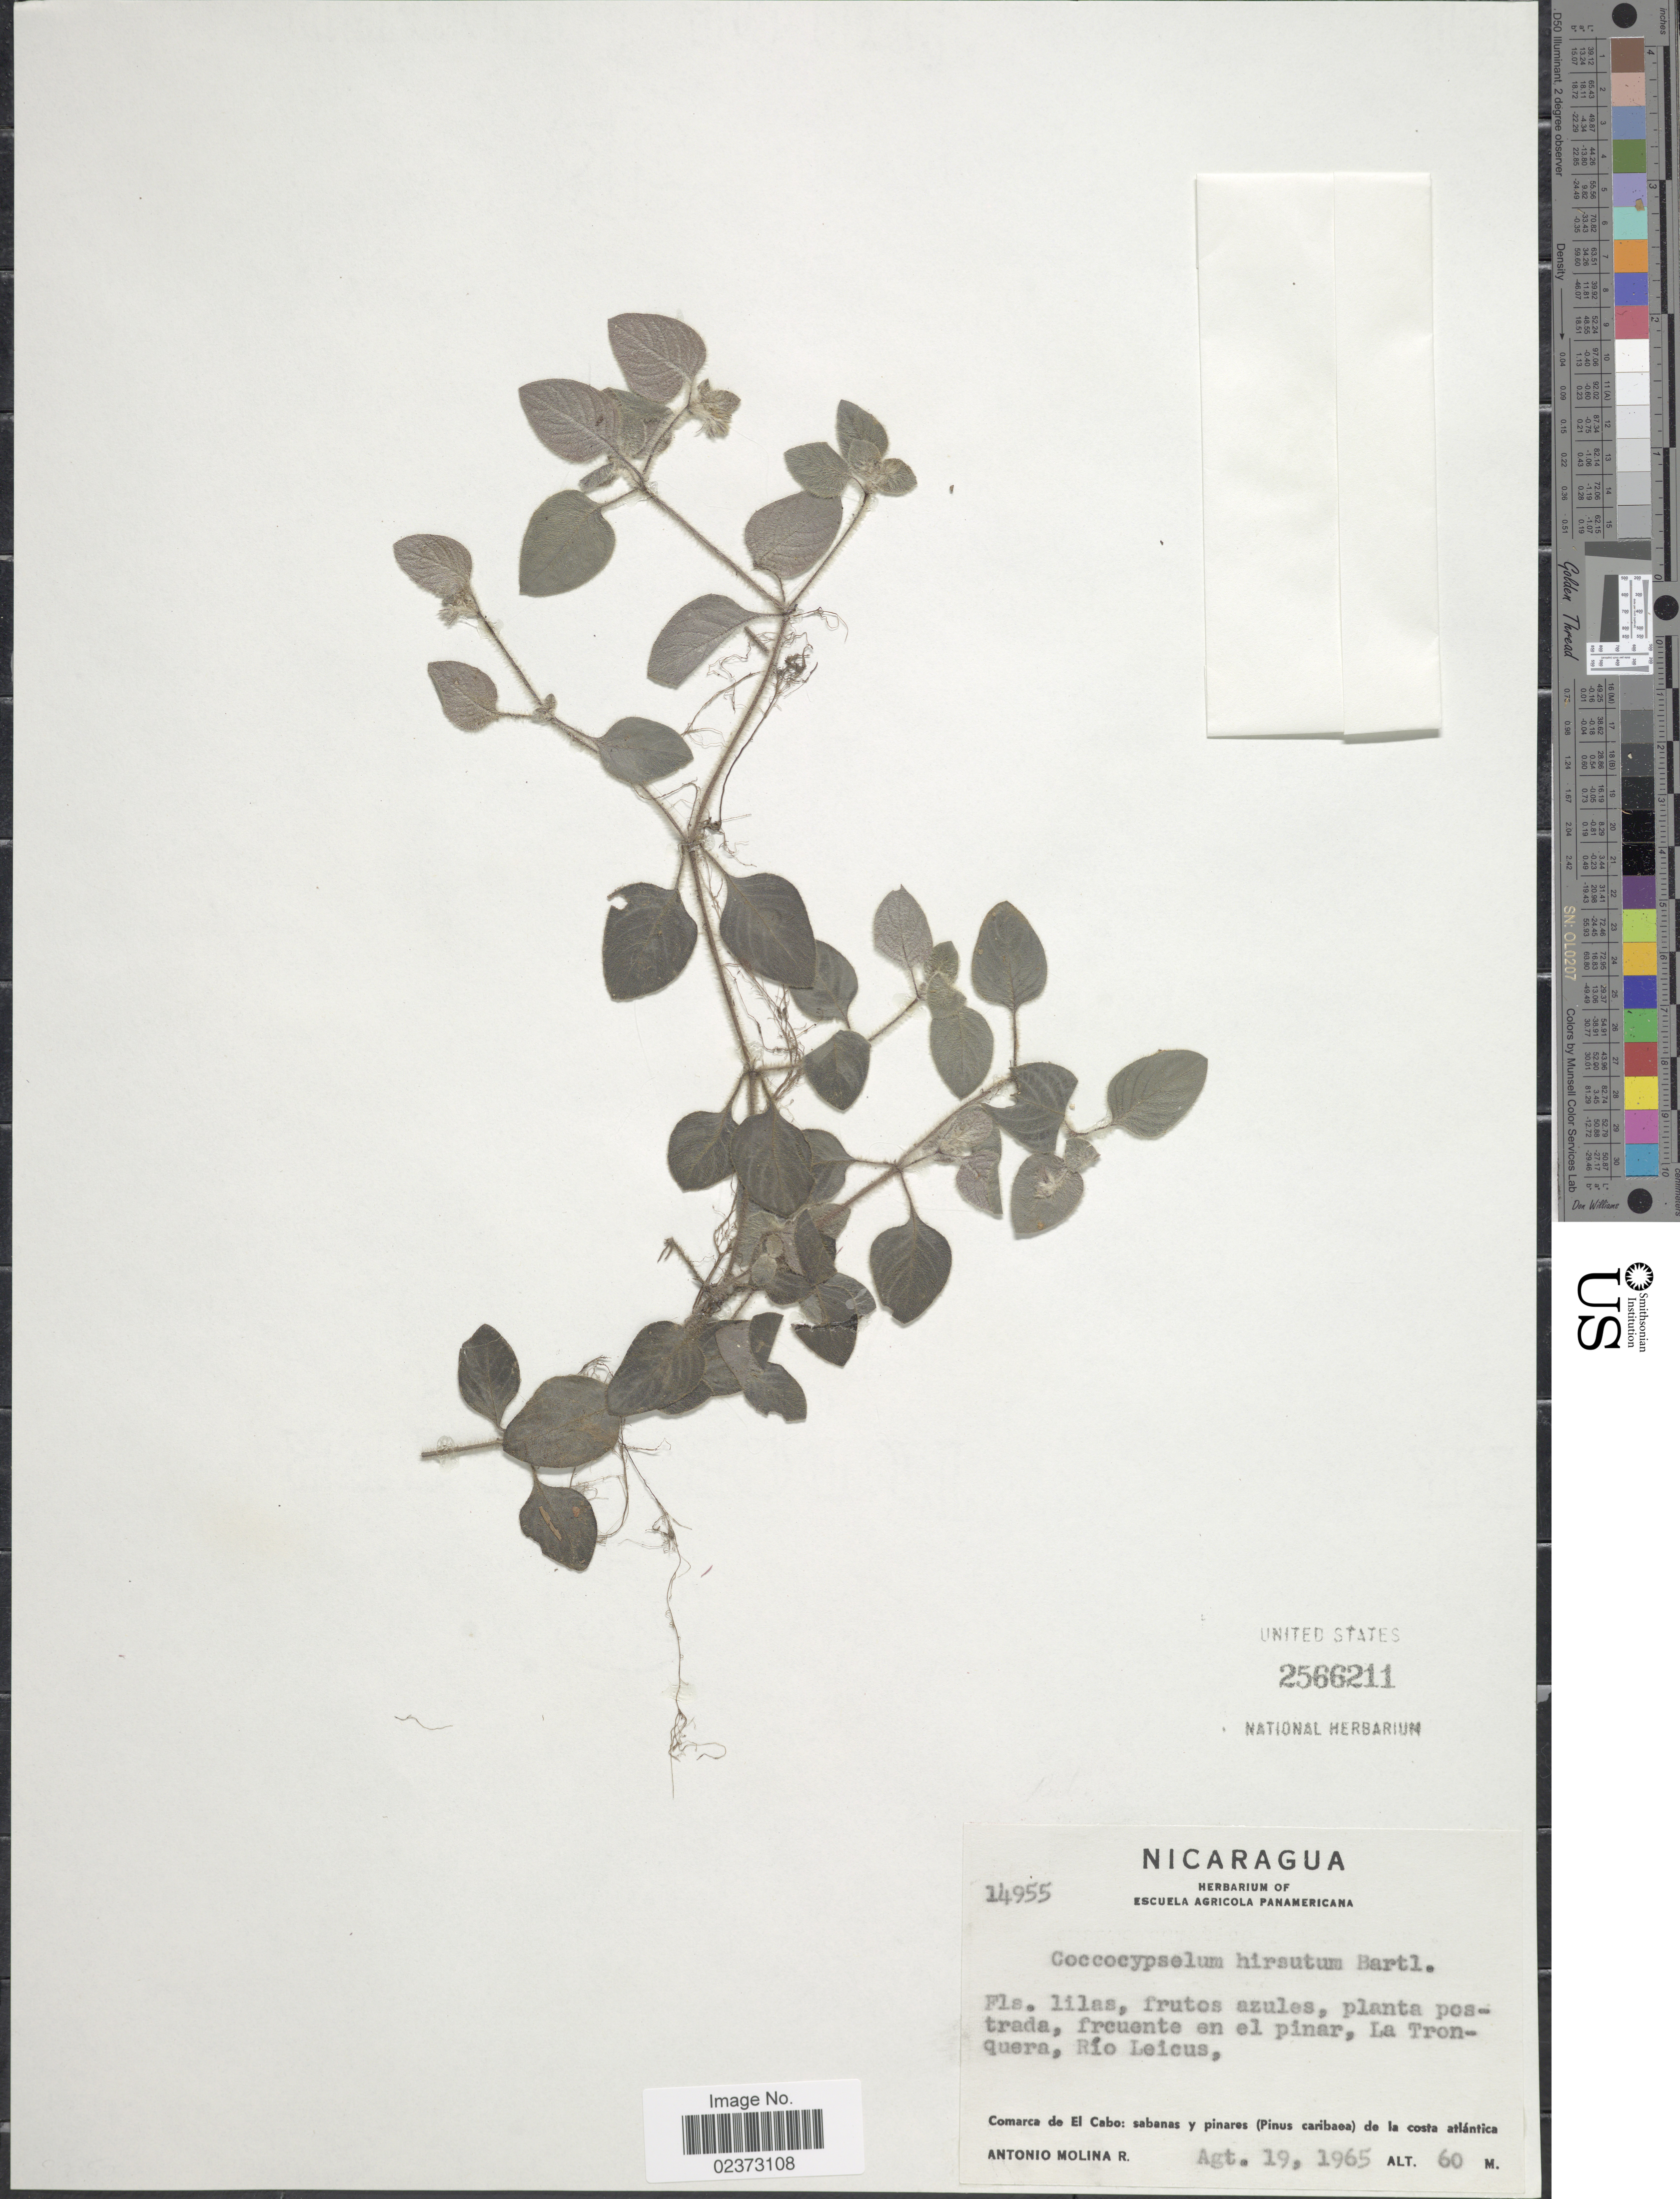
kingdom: Plantae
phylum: Tracheophyta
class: Magnoliopsida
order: Gentianales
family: Rubiaceae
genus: Coccocypselum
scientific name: Coccocypselum hispidulum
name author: (Standl.) Standl.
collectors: A. Molina R.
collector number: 14955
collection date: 1965-08-19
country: Nicaragua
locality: Comarc de El Cabo: sabanas y pinares (Pinus caribaea) de la costa atlantica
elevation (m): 60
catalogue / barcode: US 2566211